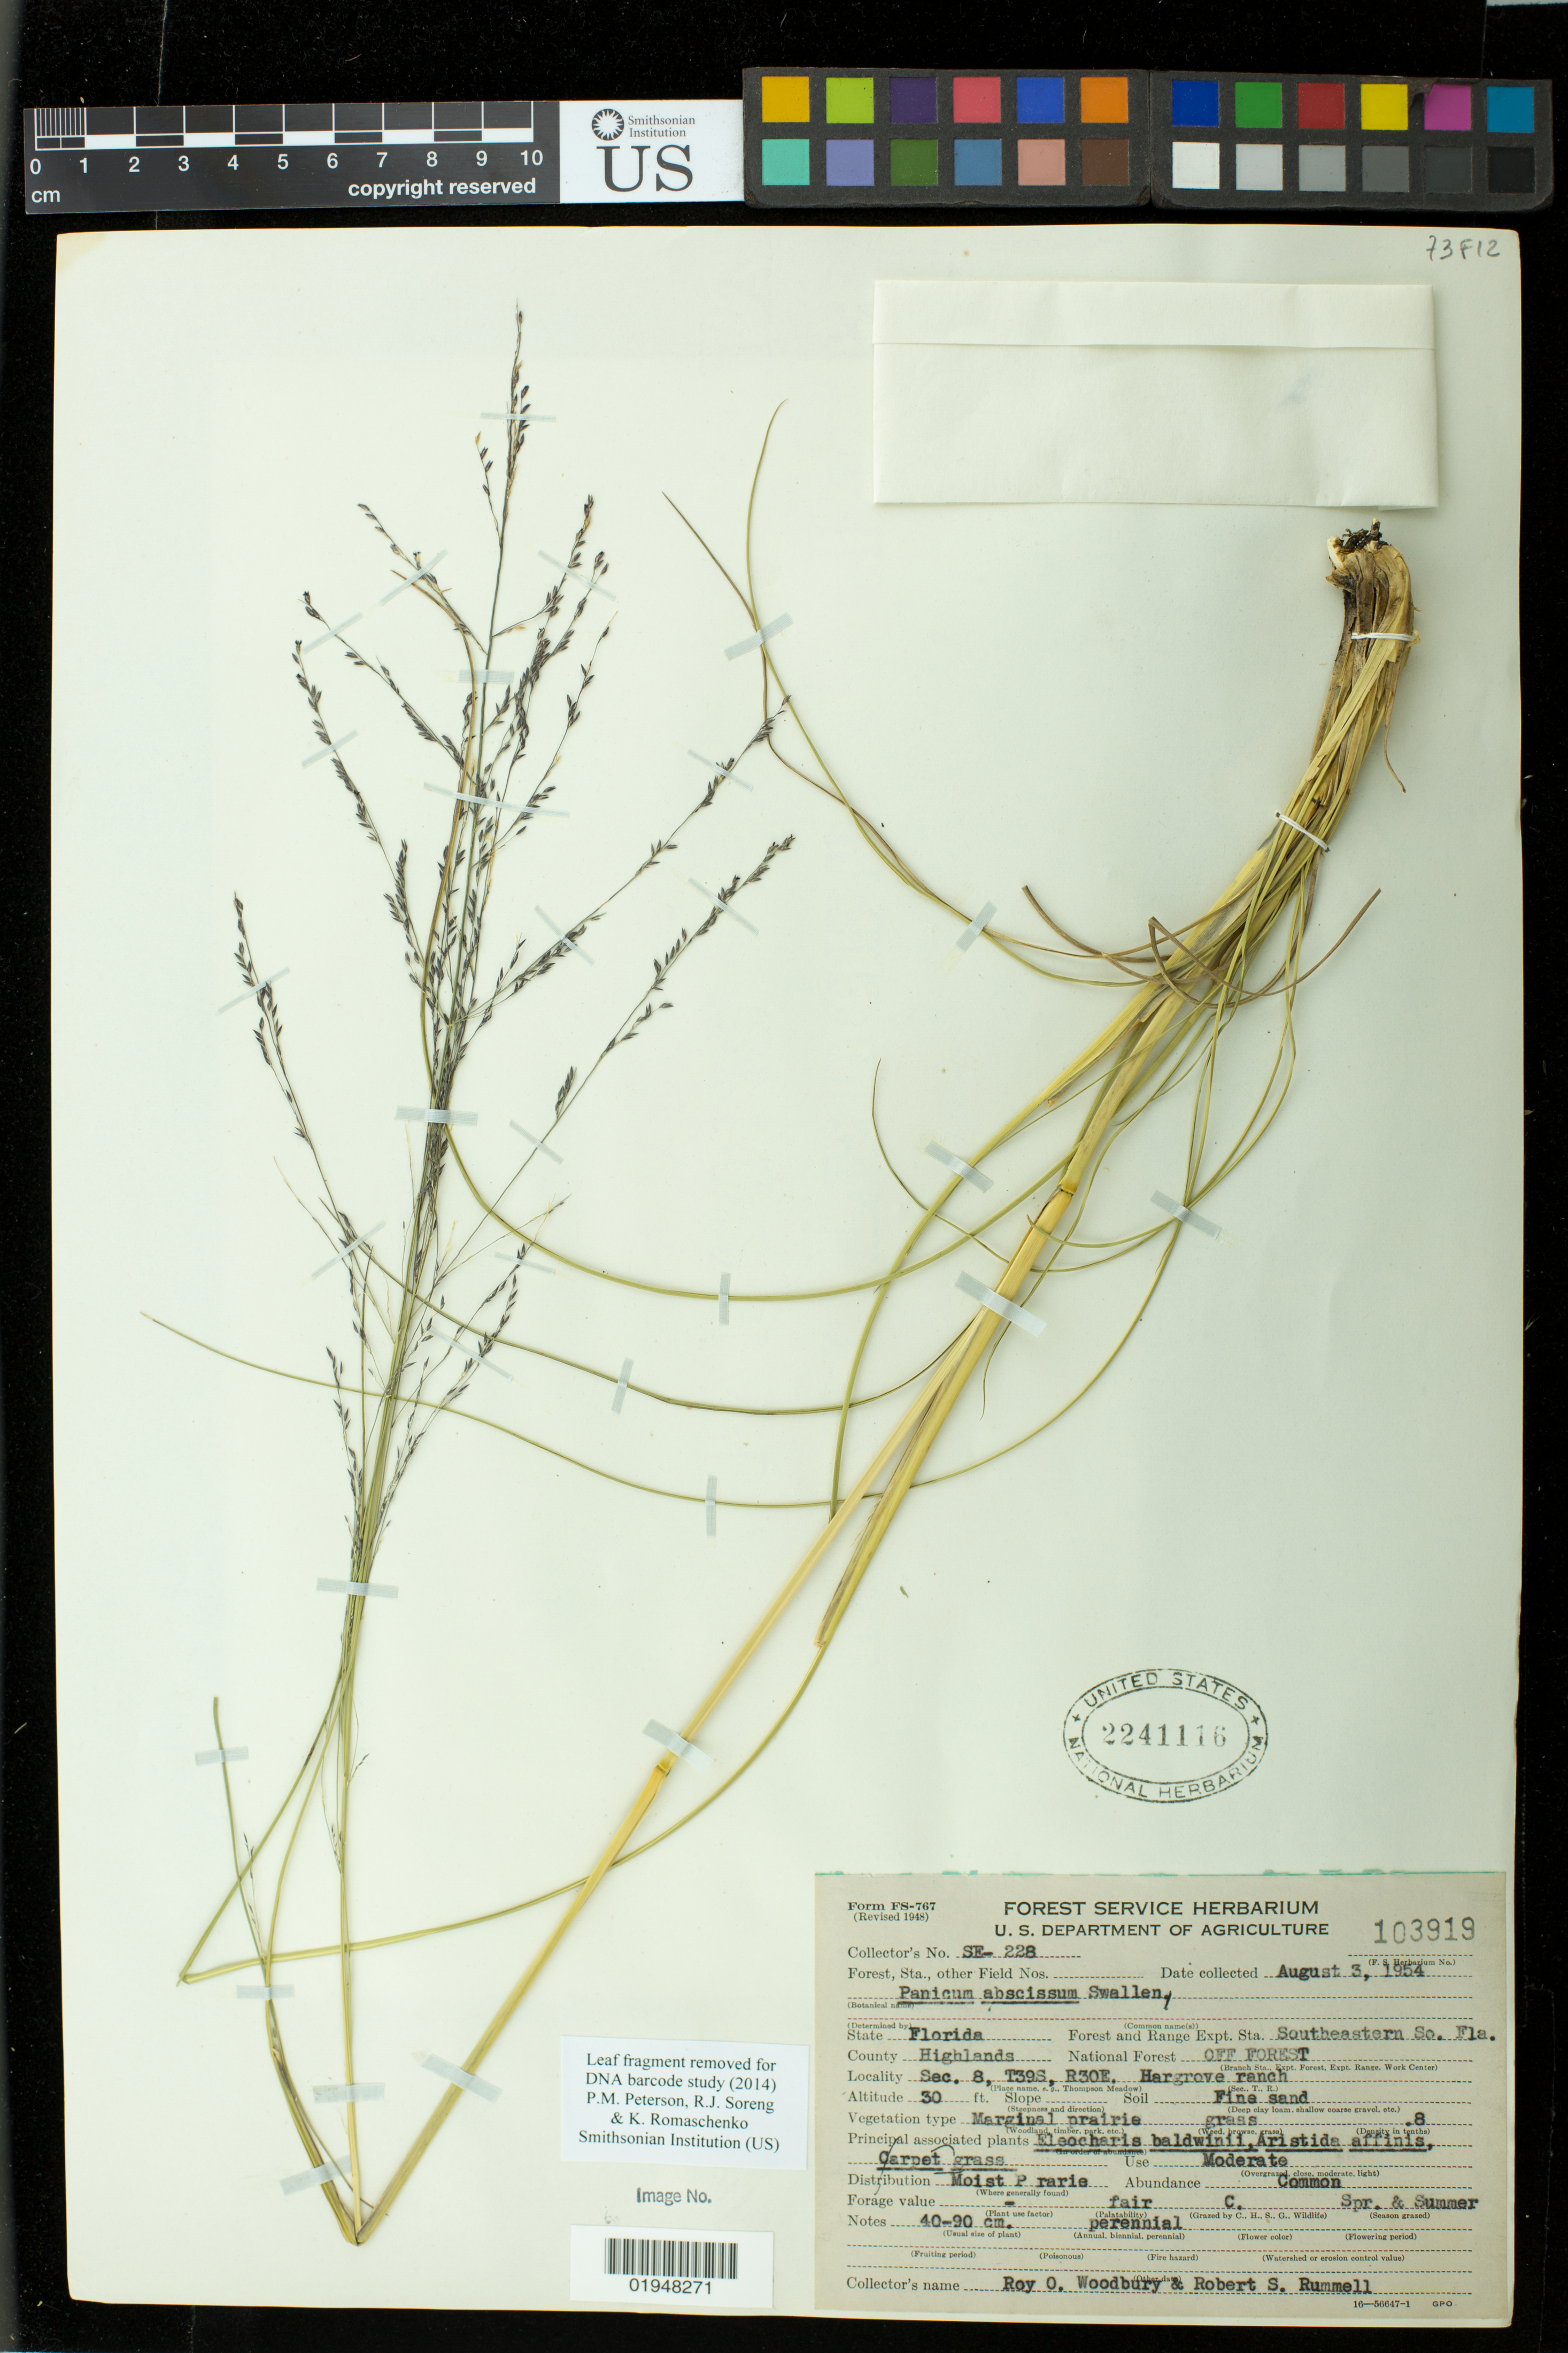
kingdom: Plantae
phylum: Tracheophyta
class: Liliopsida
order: Poales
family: Poaceae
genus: Panicum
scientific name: Panicum abscissum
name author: Swallen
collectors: R. O. Woodbury & R. Rummell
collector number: SE-228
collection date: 1954-08-03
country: United States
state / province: Florida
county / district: Highlands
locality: Sec. 8, T39S, R30E.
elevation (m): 9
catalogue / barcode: US 2241116